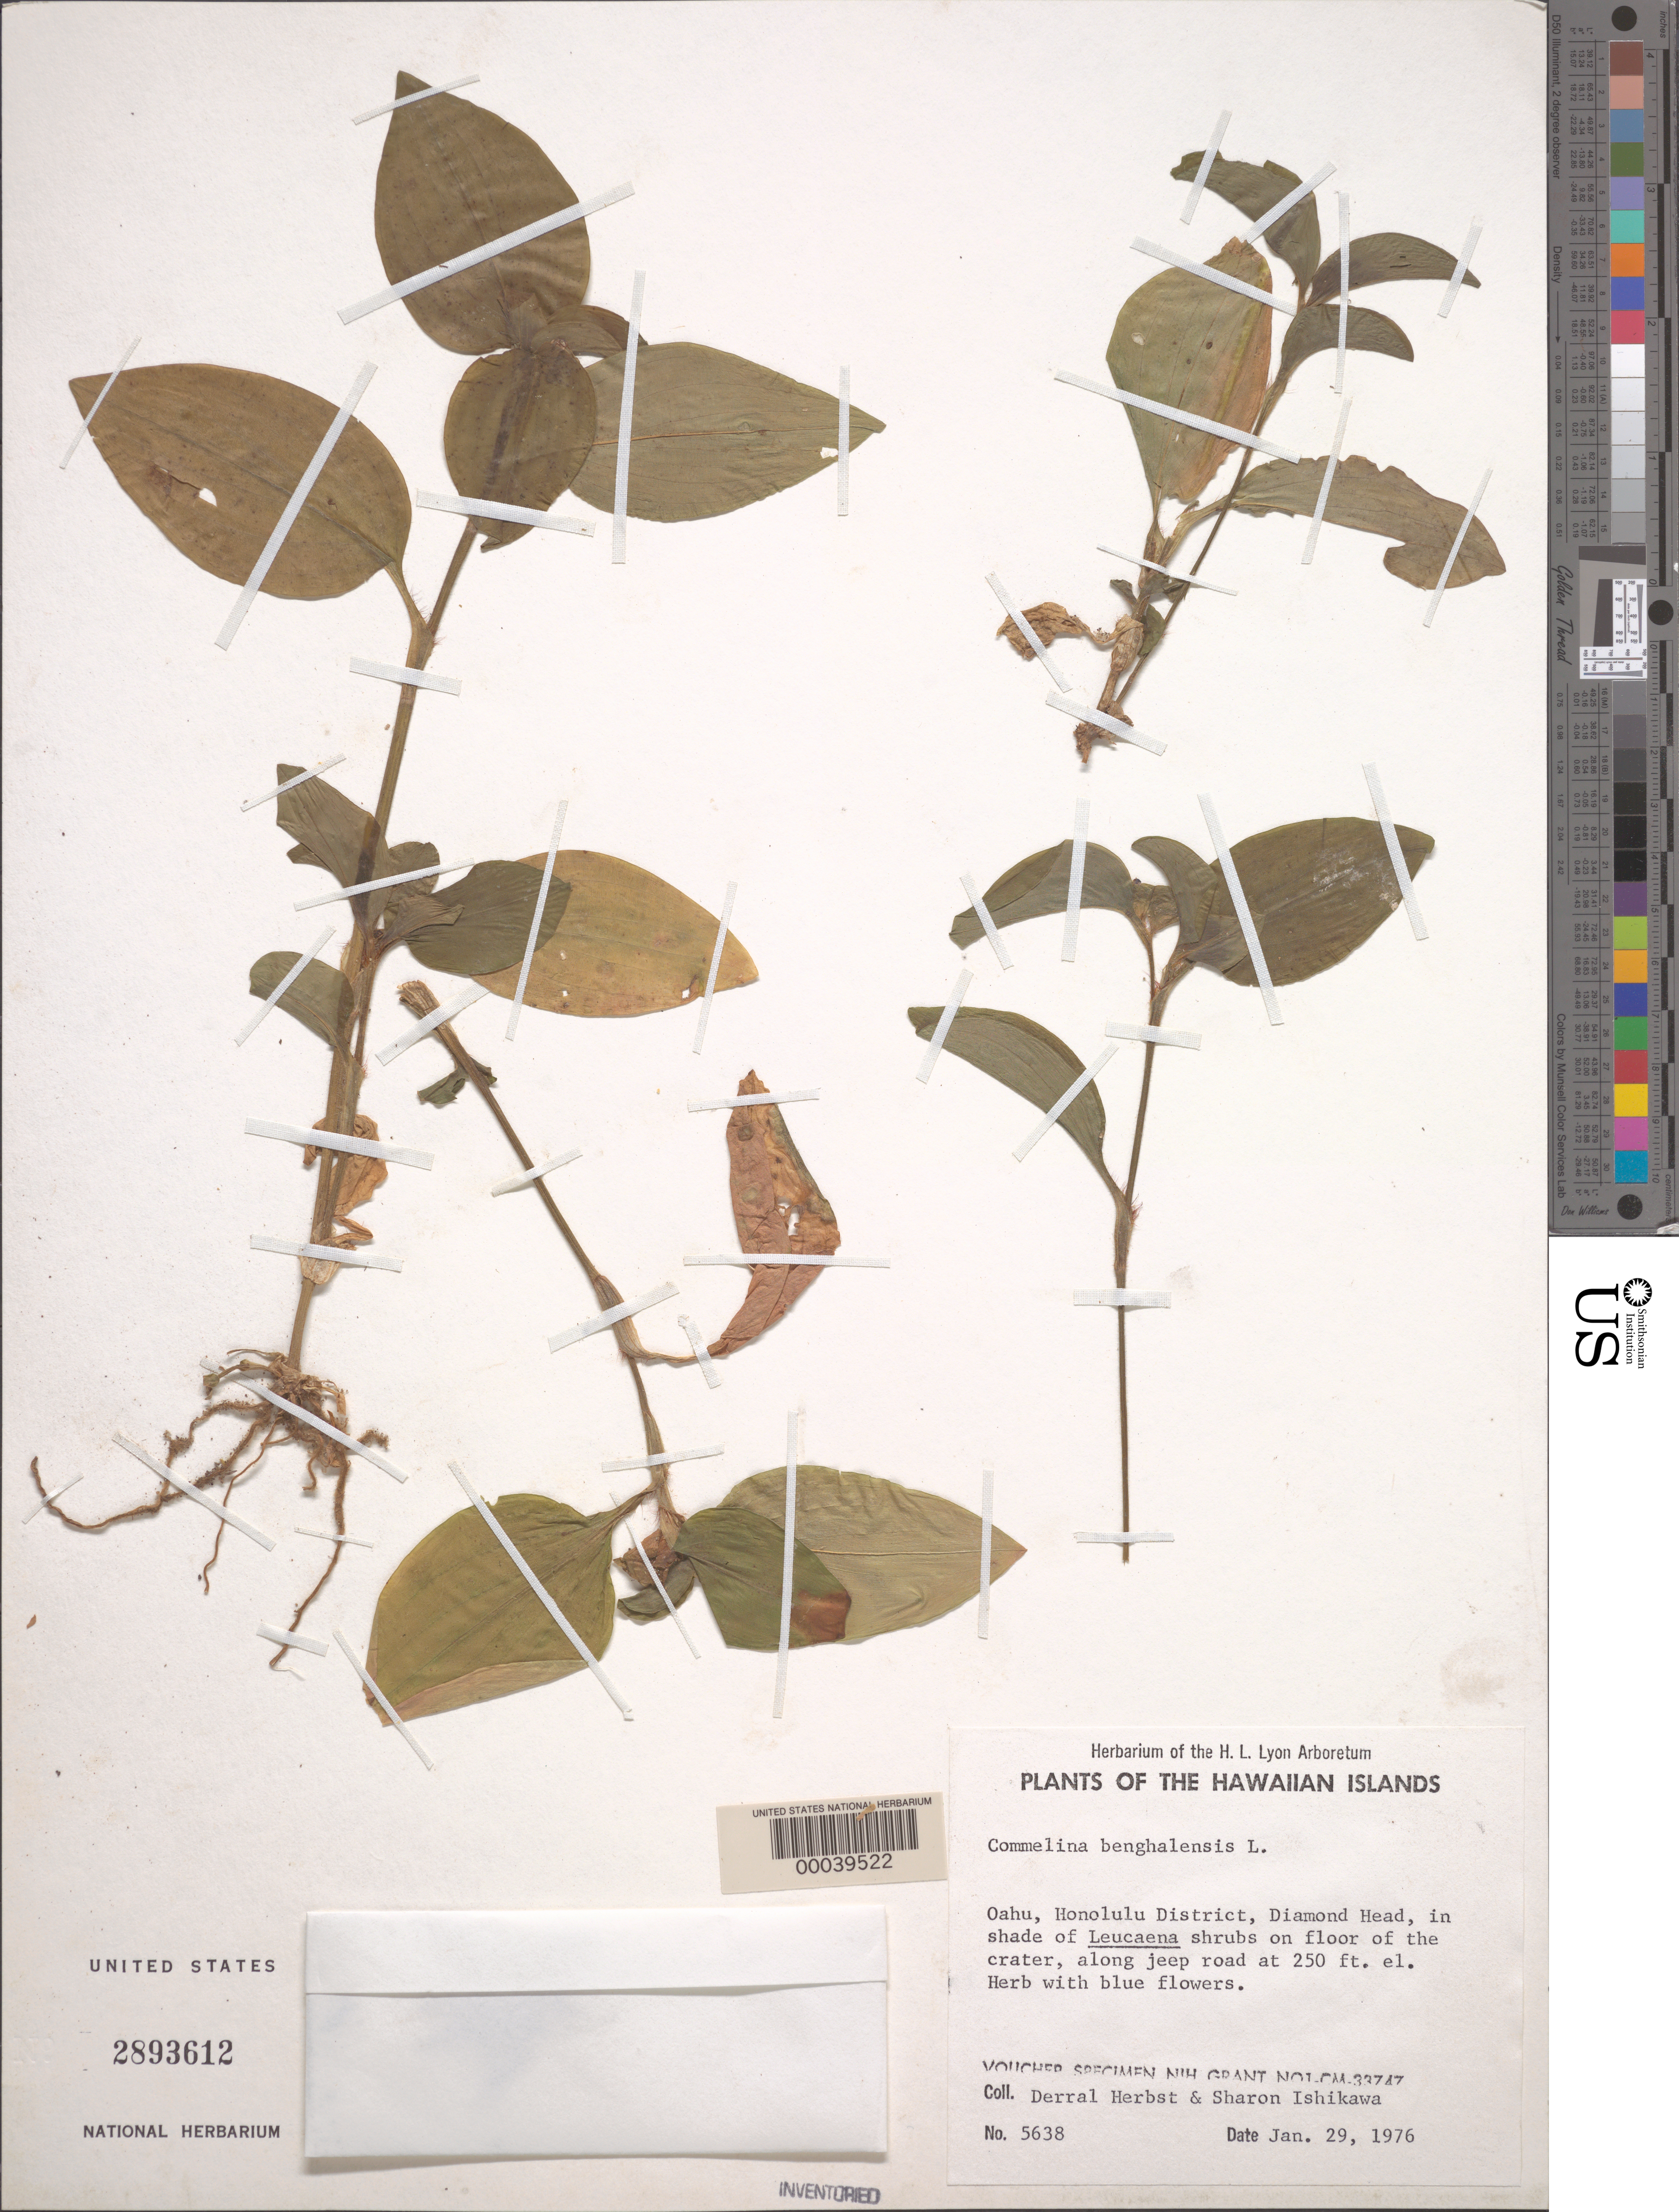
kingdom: Plantae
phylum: Tracheophyta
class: Liliopsida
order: Commelinales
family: Commelinaceae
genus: Commelina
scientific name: Commelina benghalensis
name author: L.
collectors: D. R. Herbst & S. Ishikawa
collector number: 5638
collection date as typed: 29 Jan 1976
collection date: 1976-01-29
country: United States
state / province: Hawaii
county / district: Honolulu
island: Oahu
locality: Honolulu; Diamond Head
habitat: Shaded crater floor, along road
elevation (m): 76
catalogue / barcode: US 2893612